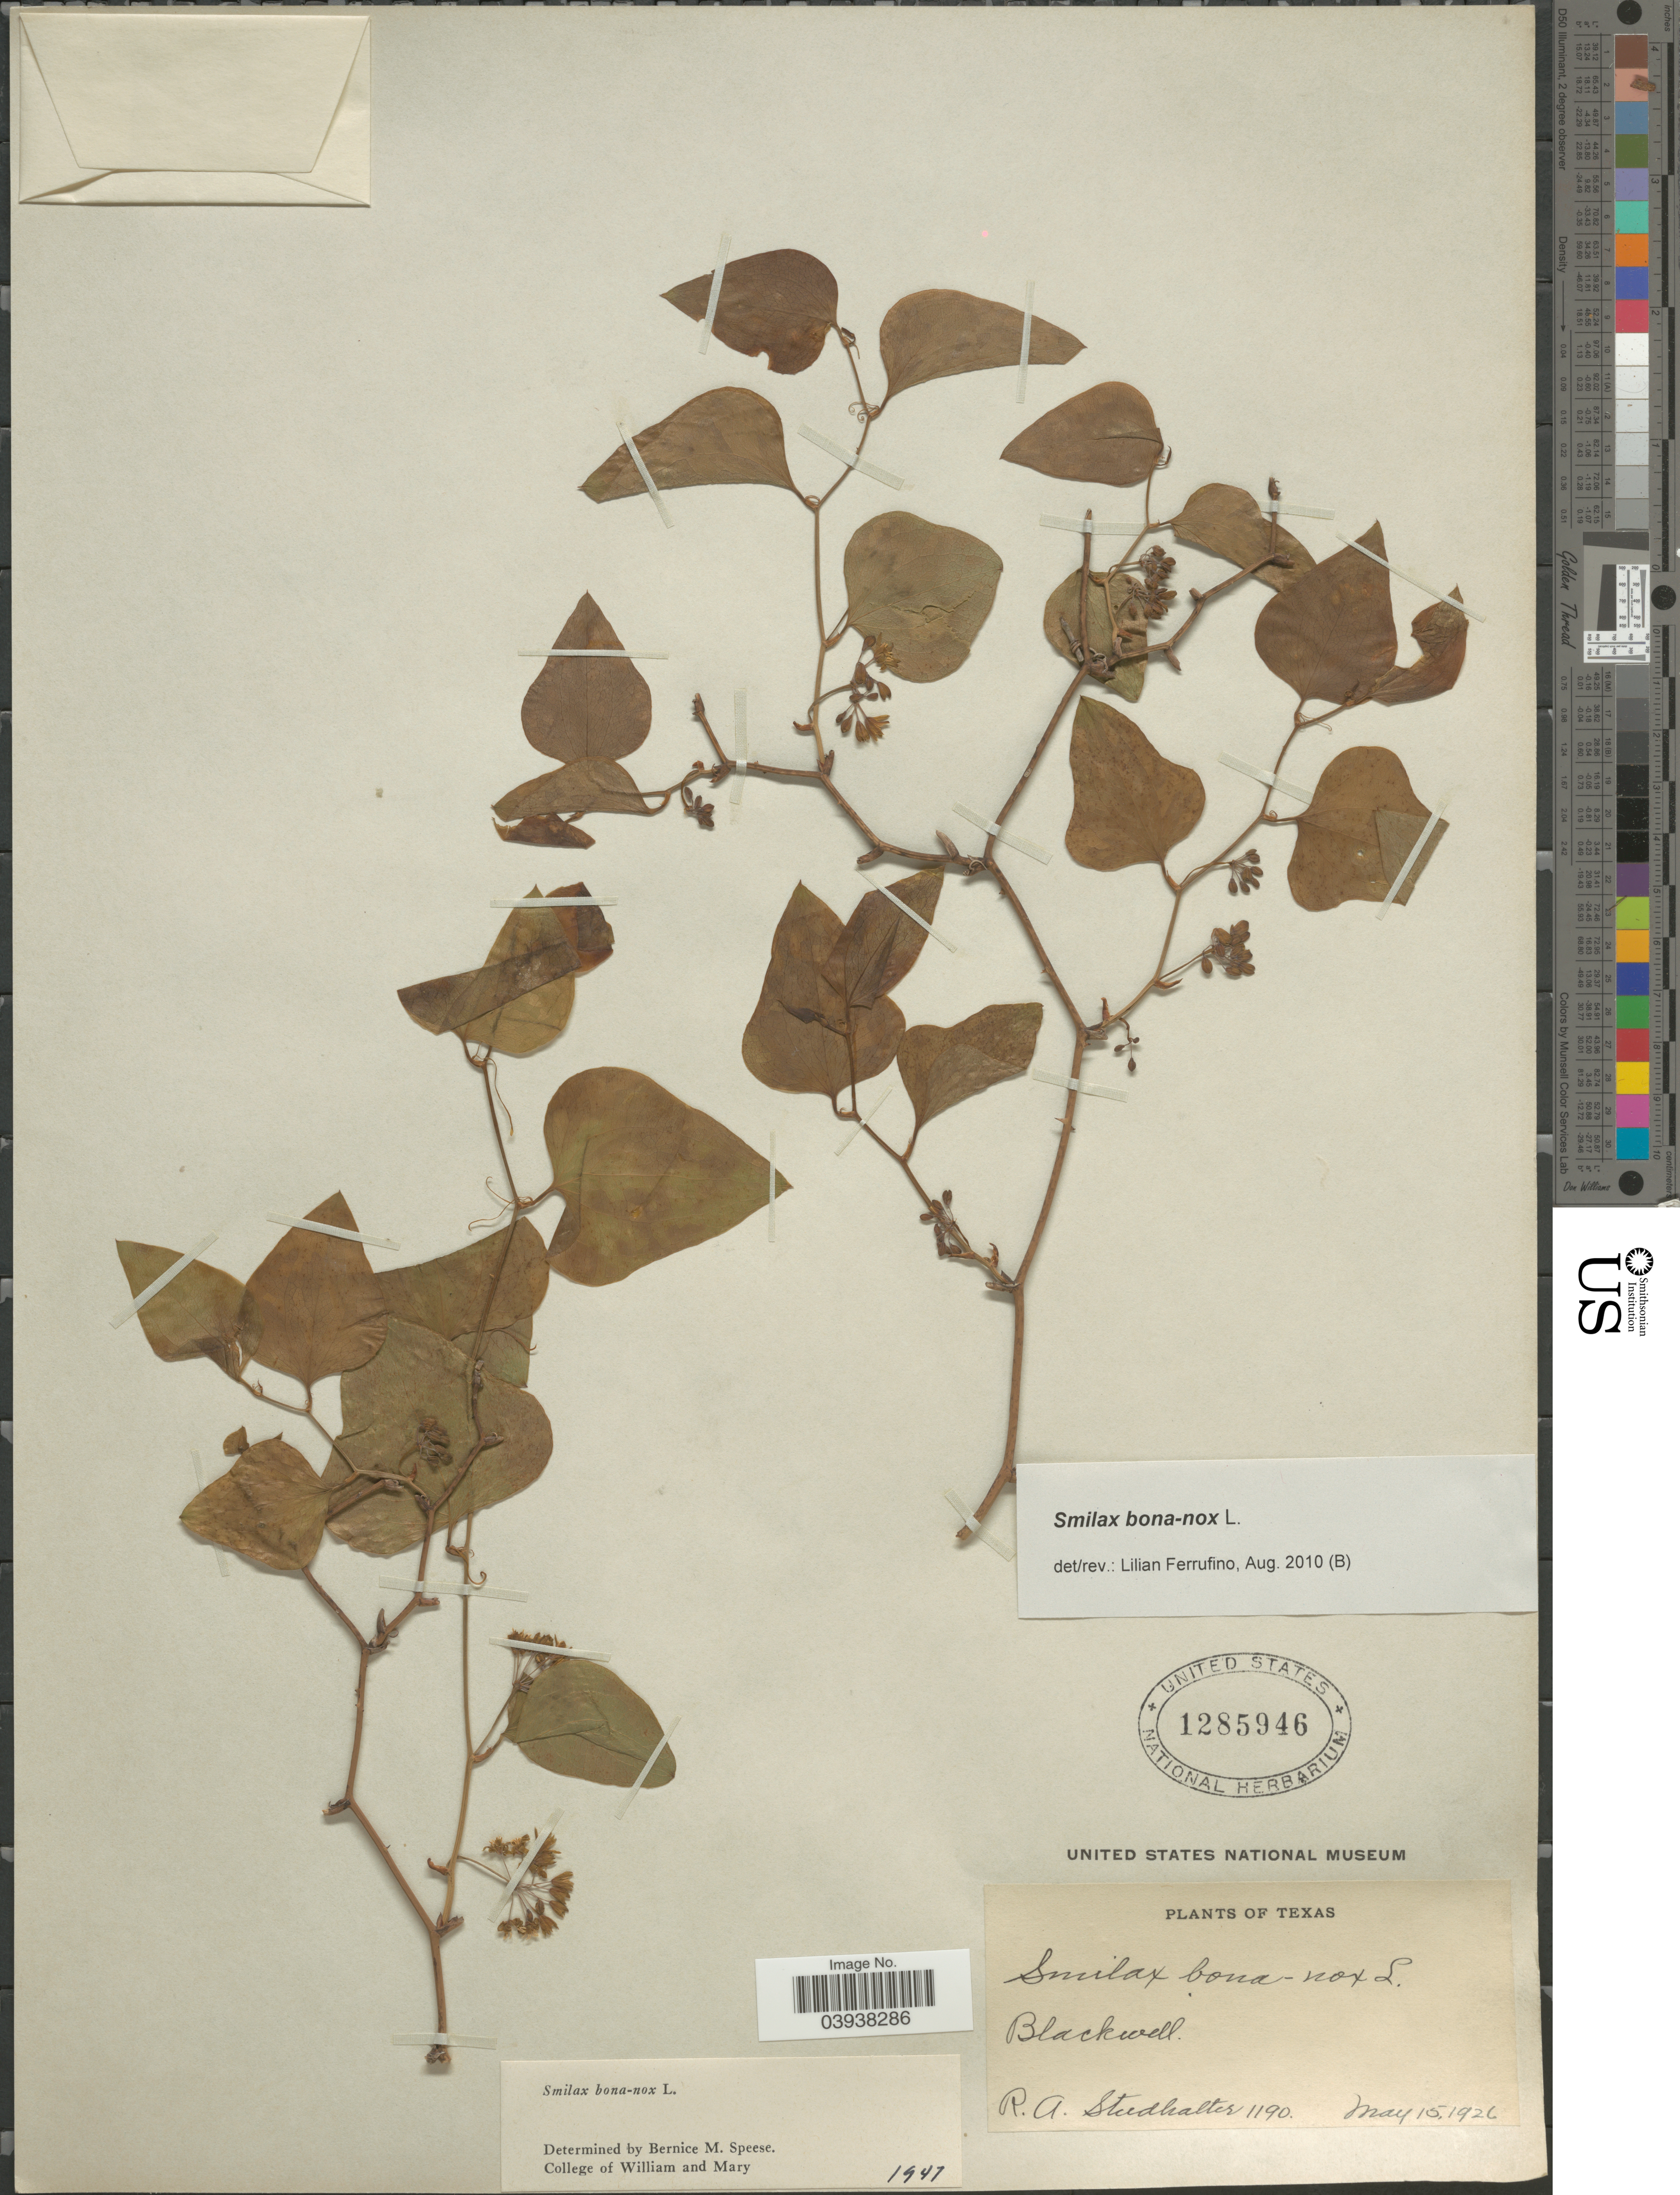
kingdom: Plantae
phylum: Tracheophyta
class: Liliopsida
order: Liliales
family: Smilacaceae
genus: Smilax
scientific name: Smilax bona-nox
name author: L.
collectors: R. Studhalter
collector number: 1190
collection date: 1926-05-15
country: United States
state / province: Texas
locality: Blackwell.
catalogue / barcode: US 1285946